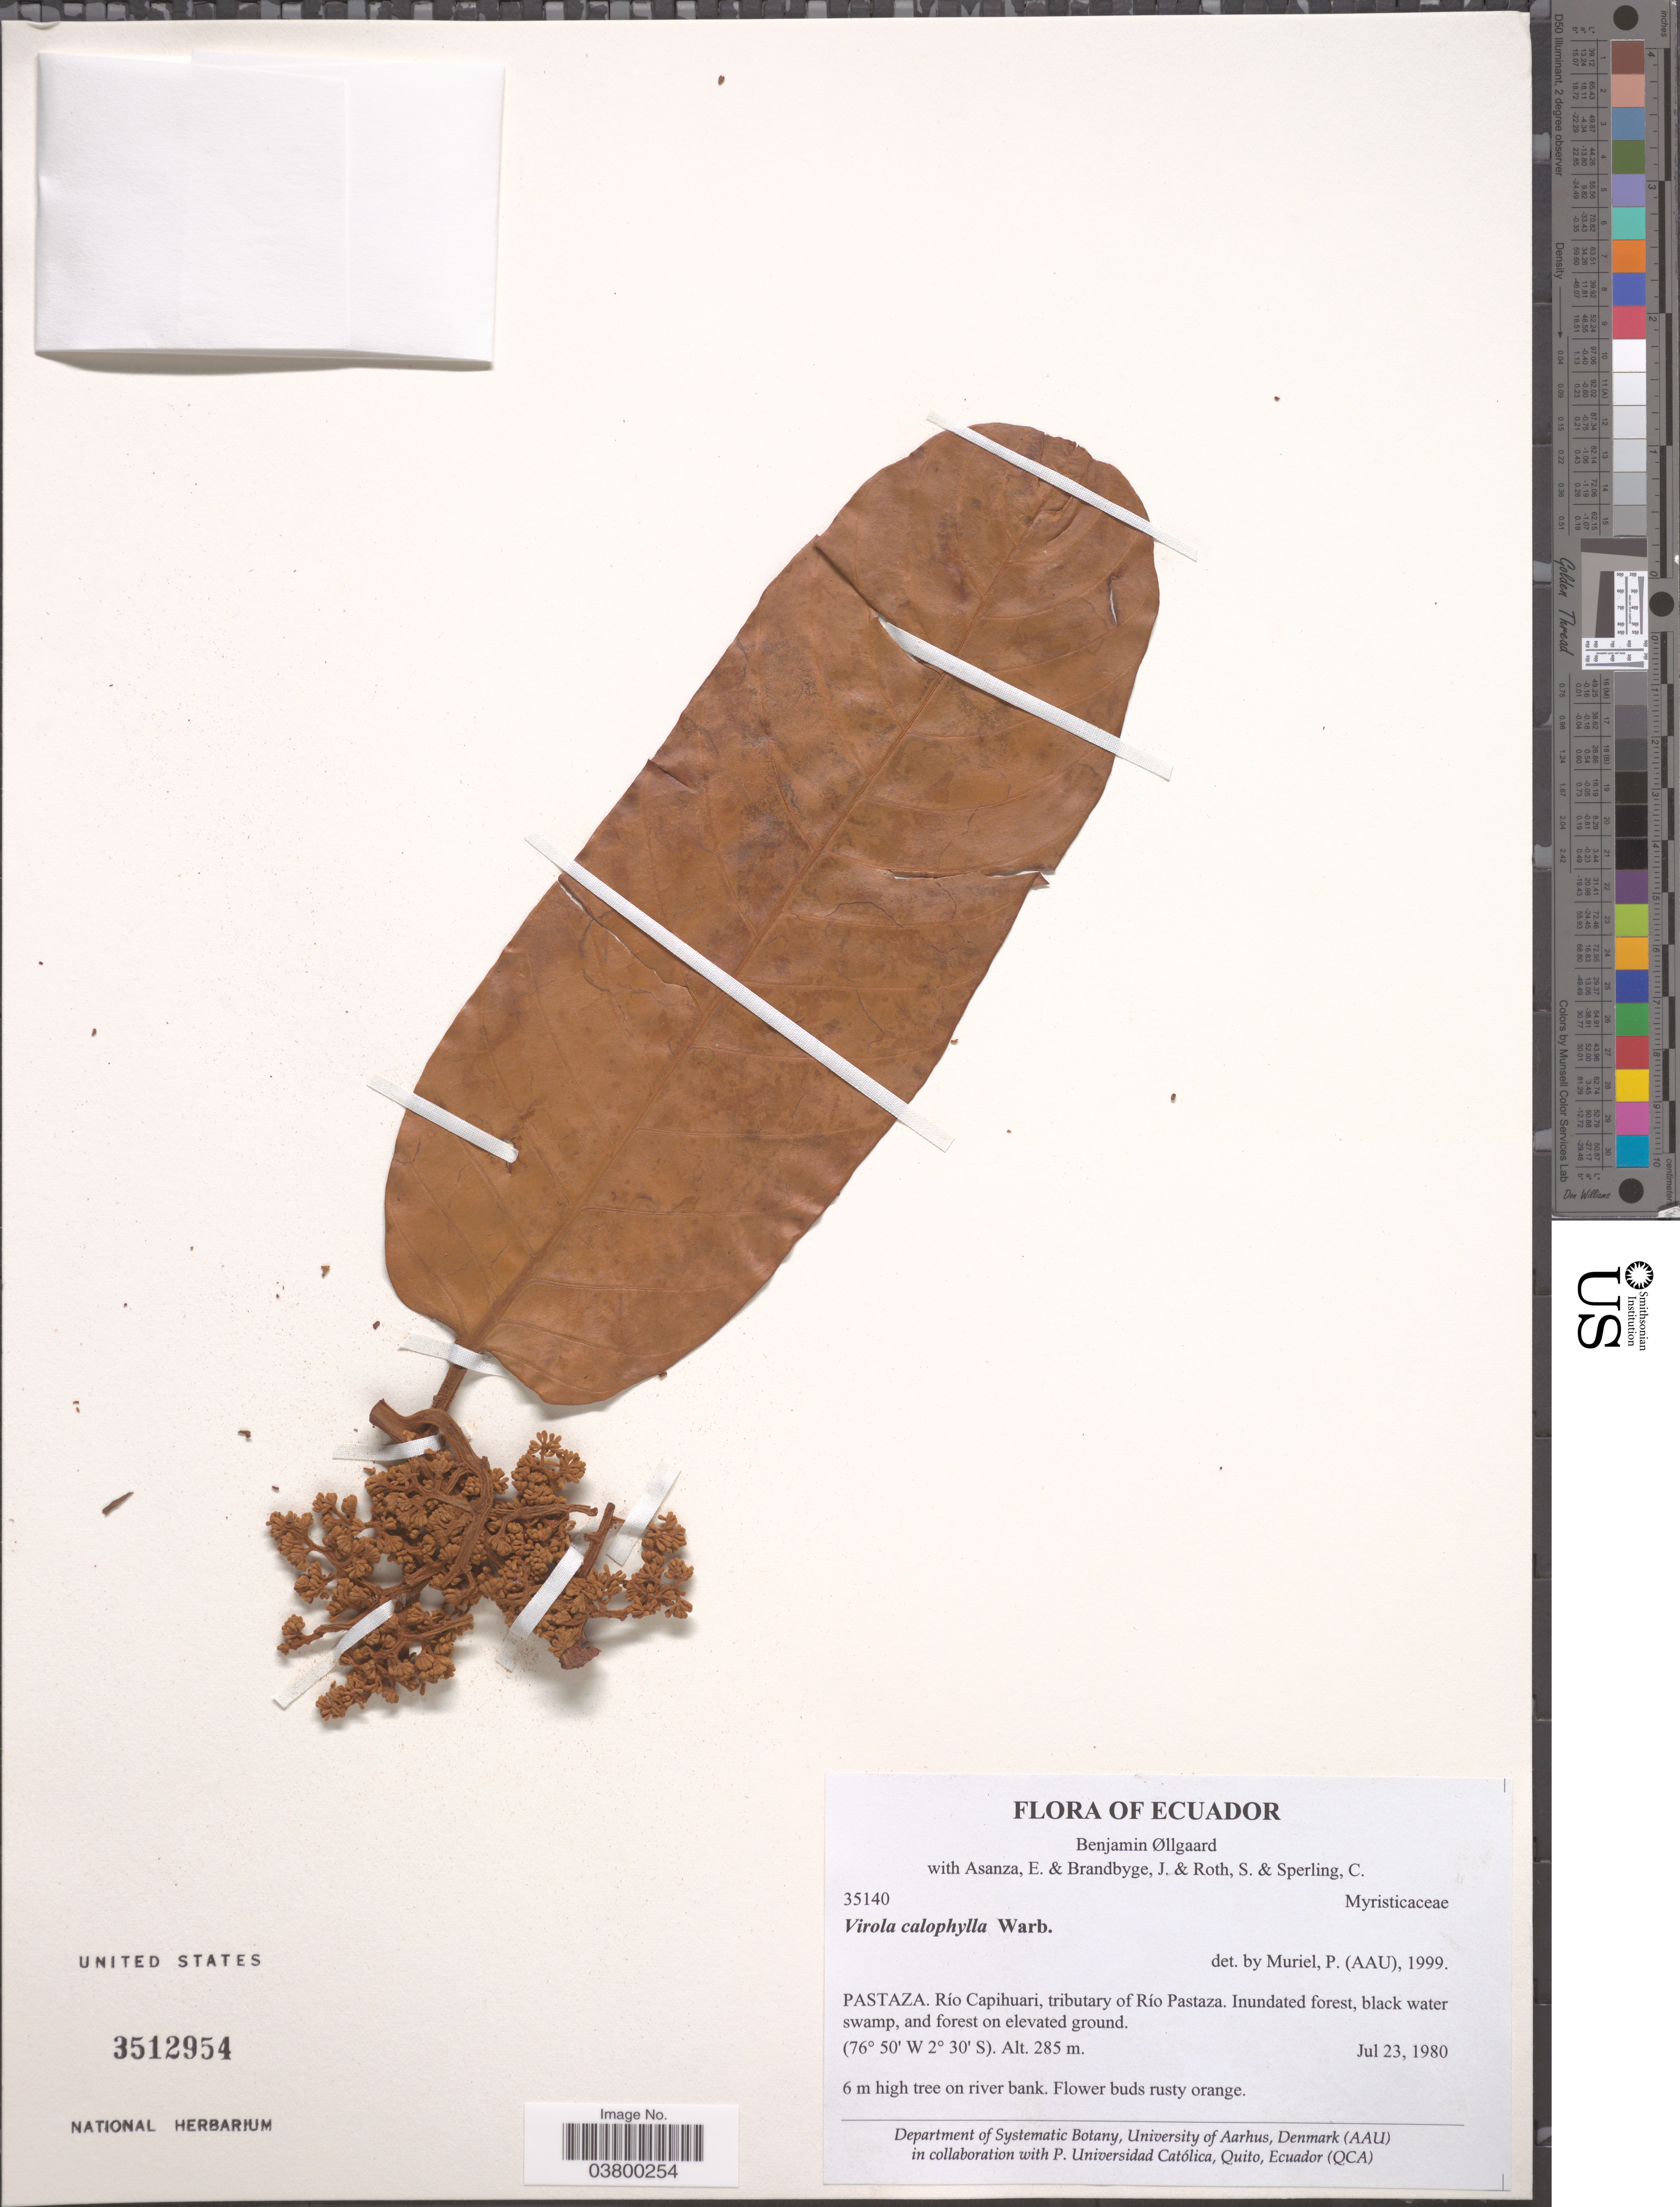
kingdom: Plantae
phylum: Tracheophyta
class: Magnoliopsida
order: Magnoliales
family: Myristicaceae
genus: Virola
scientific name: Virola calophylla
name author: (Spruce) Warb.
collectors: B. Øllgaard, E. Asanza, J. Brandbyge, S. Roth & C. Sperling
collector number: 35140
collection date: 1980-07-23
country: Ecuador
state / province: Pastaza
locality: Río Capihuari, tributary of Río Pastaza.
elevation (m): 285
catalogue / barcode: US 3512954